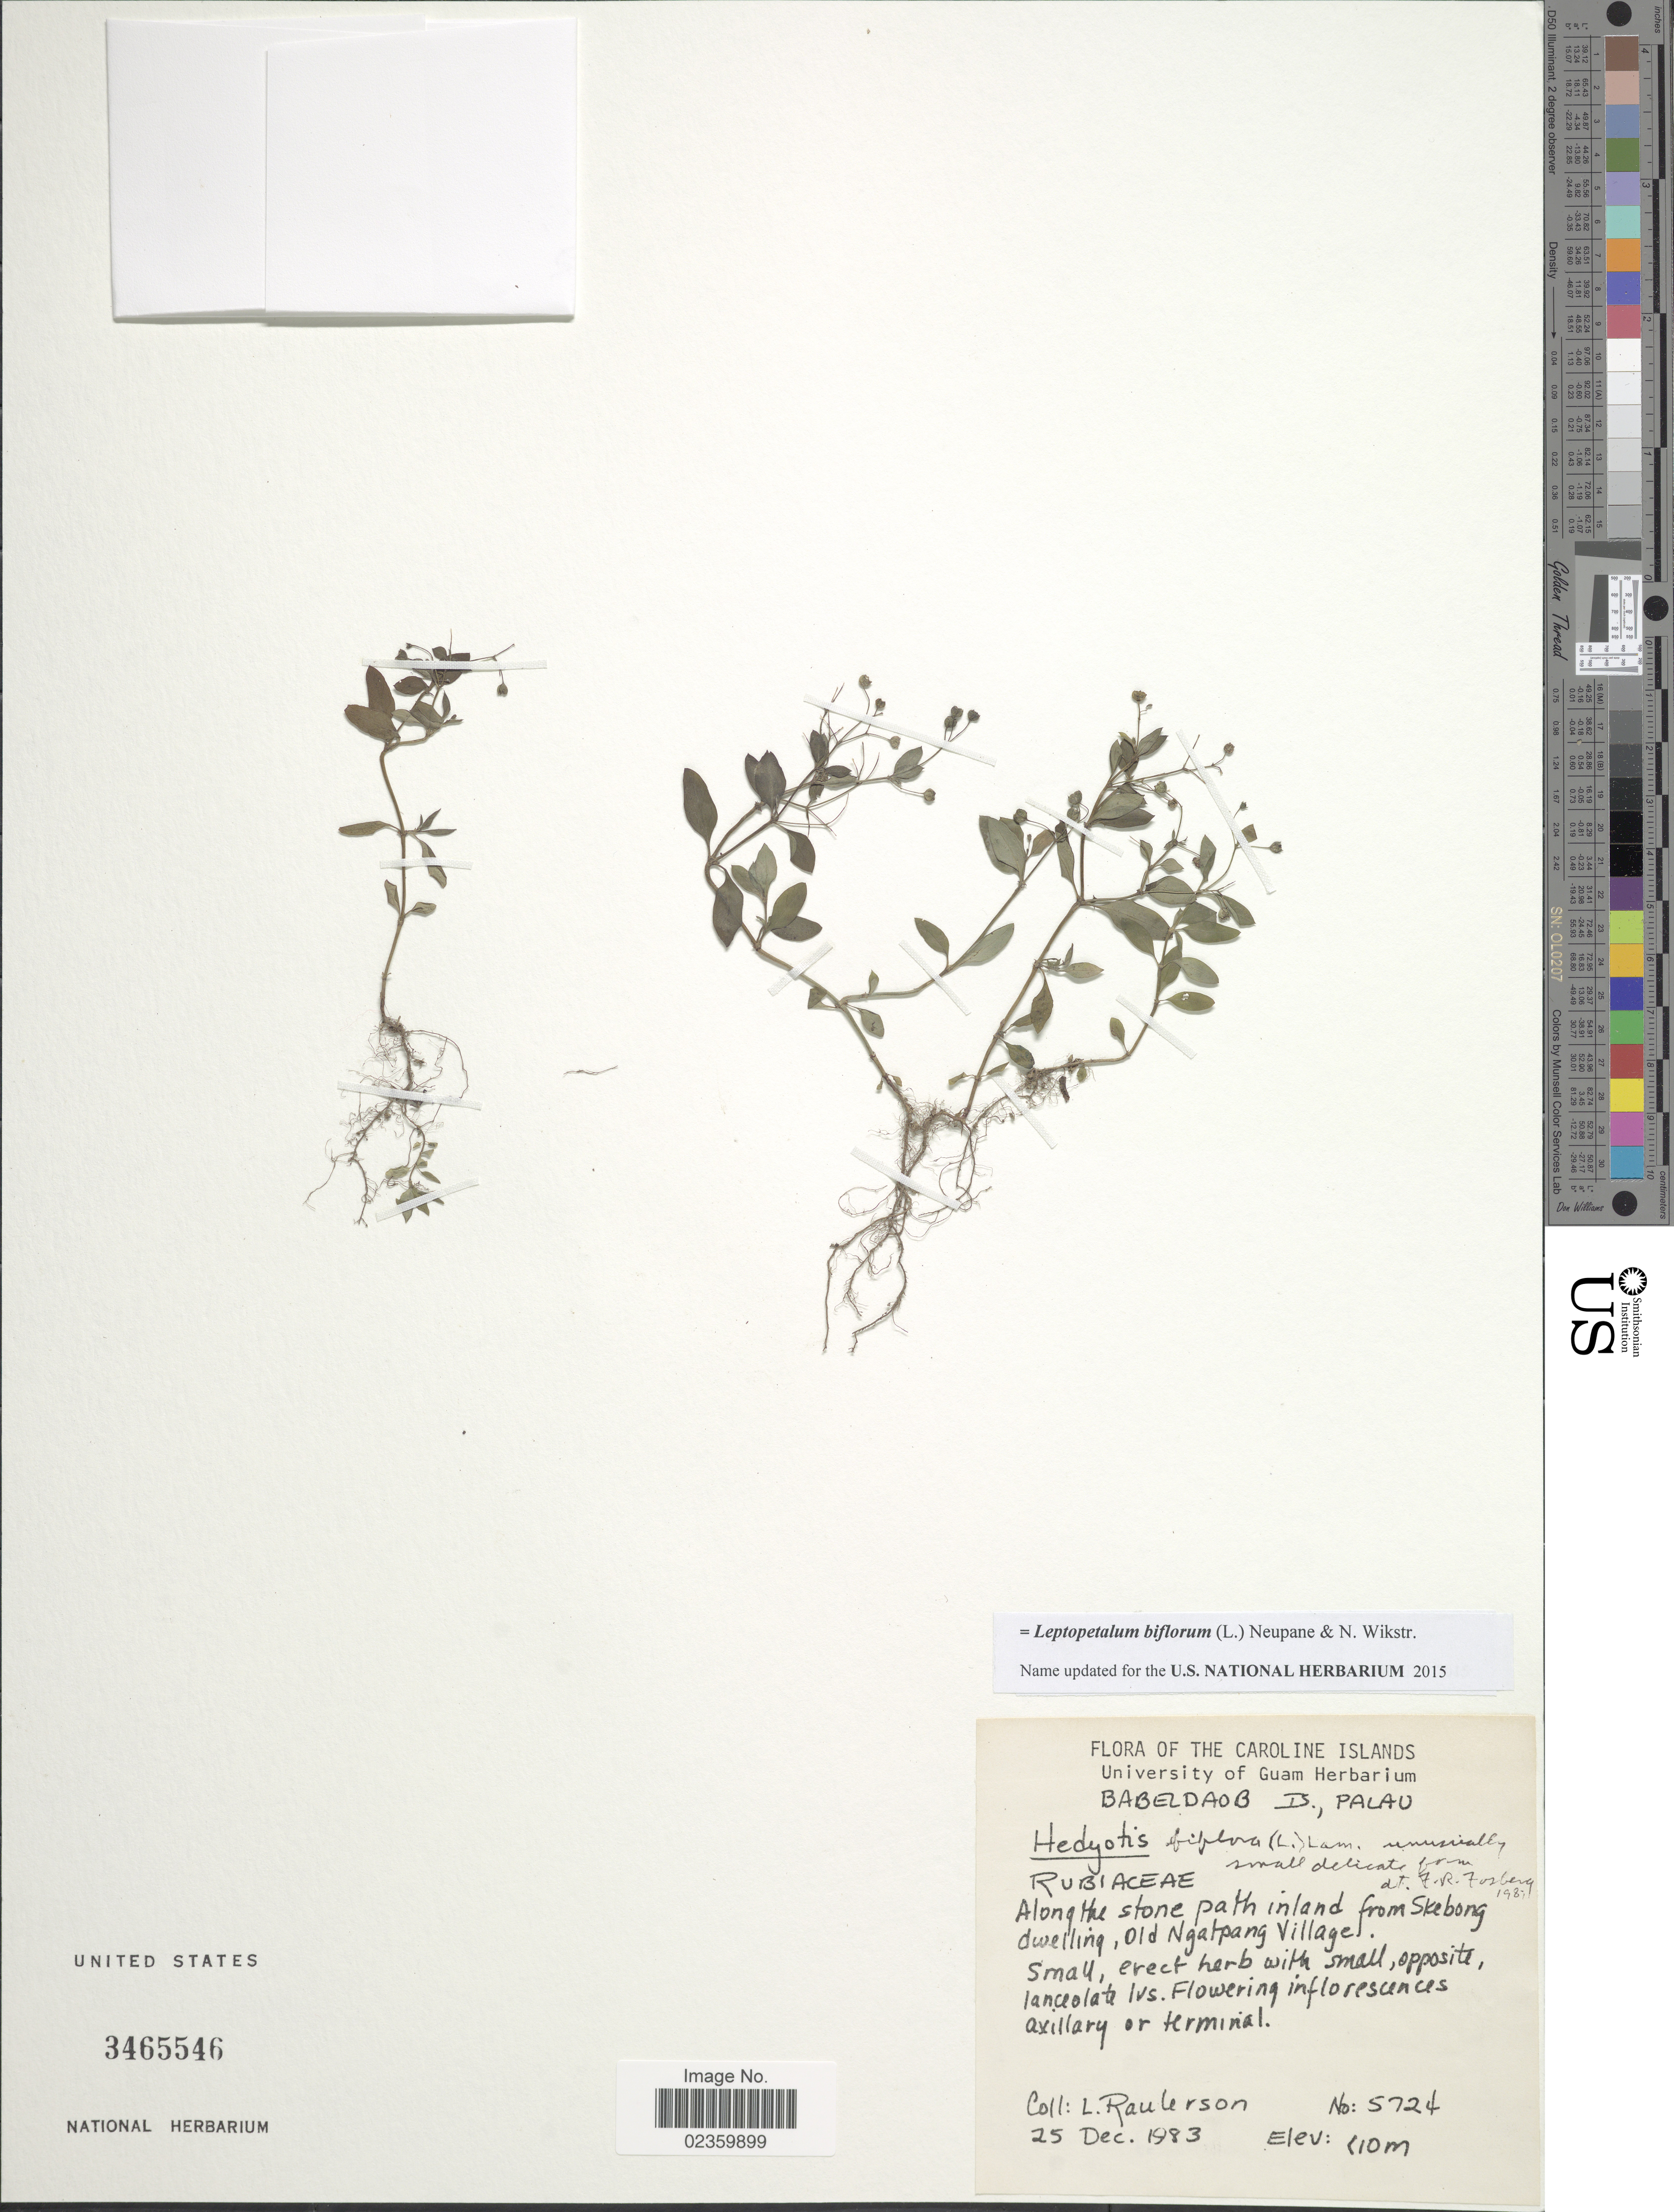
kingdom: Plantae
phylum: Tracheophyta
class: Magnoliopsida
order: Gentianales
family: Rubiaceae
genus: Leptopetalum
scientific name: Leptopetalum biflorum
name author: (L.) Neupane & N. Wikstr.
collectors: L. Raulerson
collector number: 5724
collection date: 1983-12-25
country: Palau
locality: The Caroline Islands. Babeldoab Is., Palau. Along the stone path inland from Skebong dwelling, Old Ngatpang Village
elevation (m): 10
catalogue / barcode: US 3465546